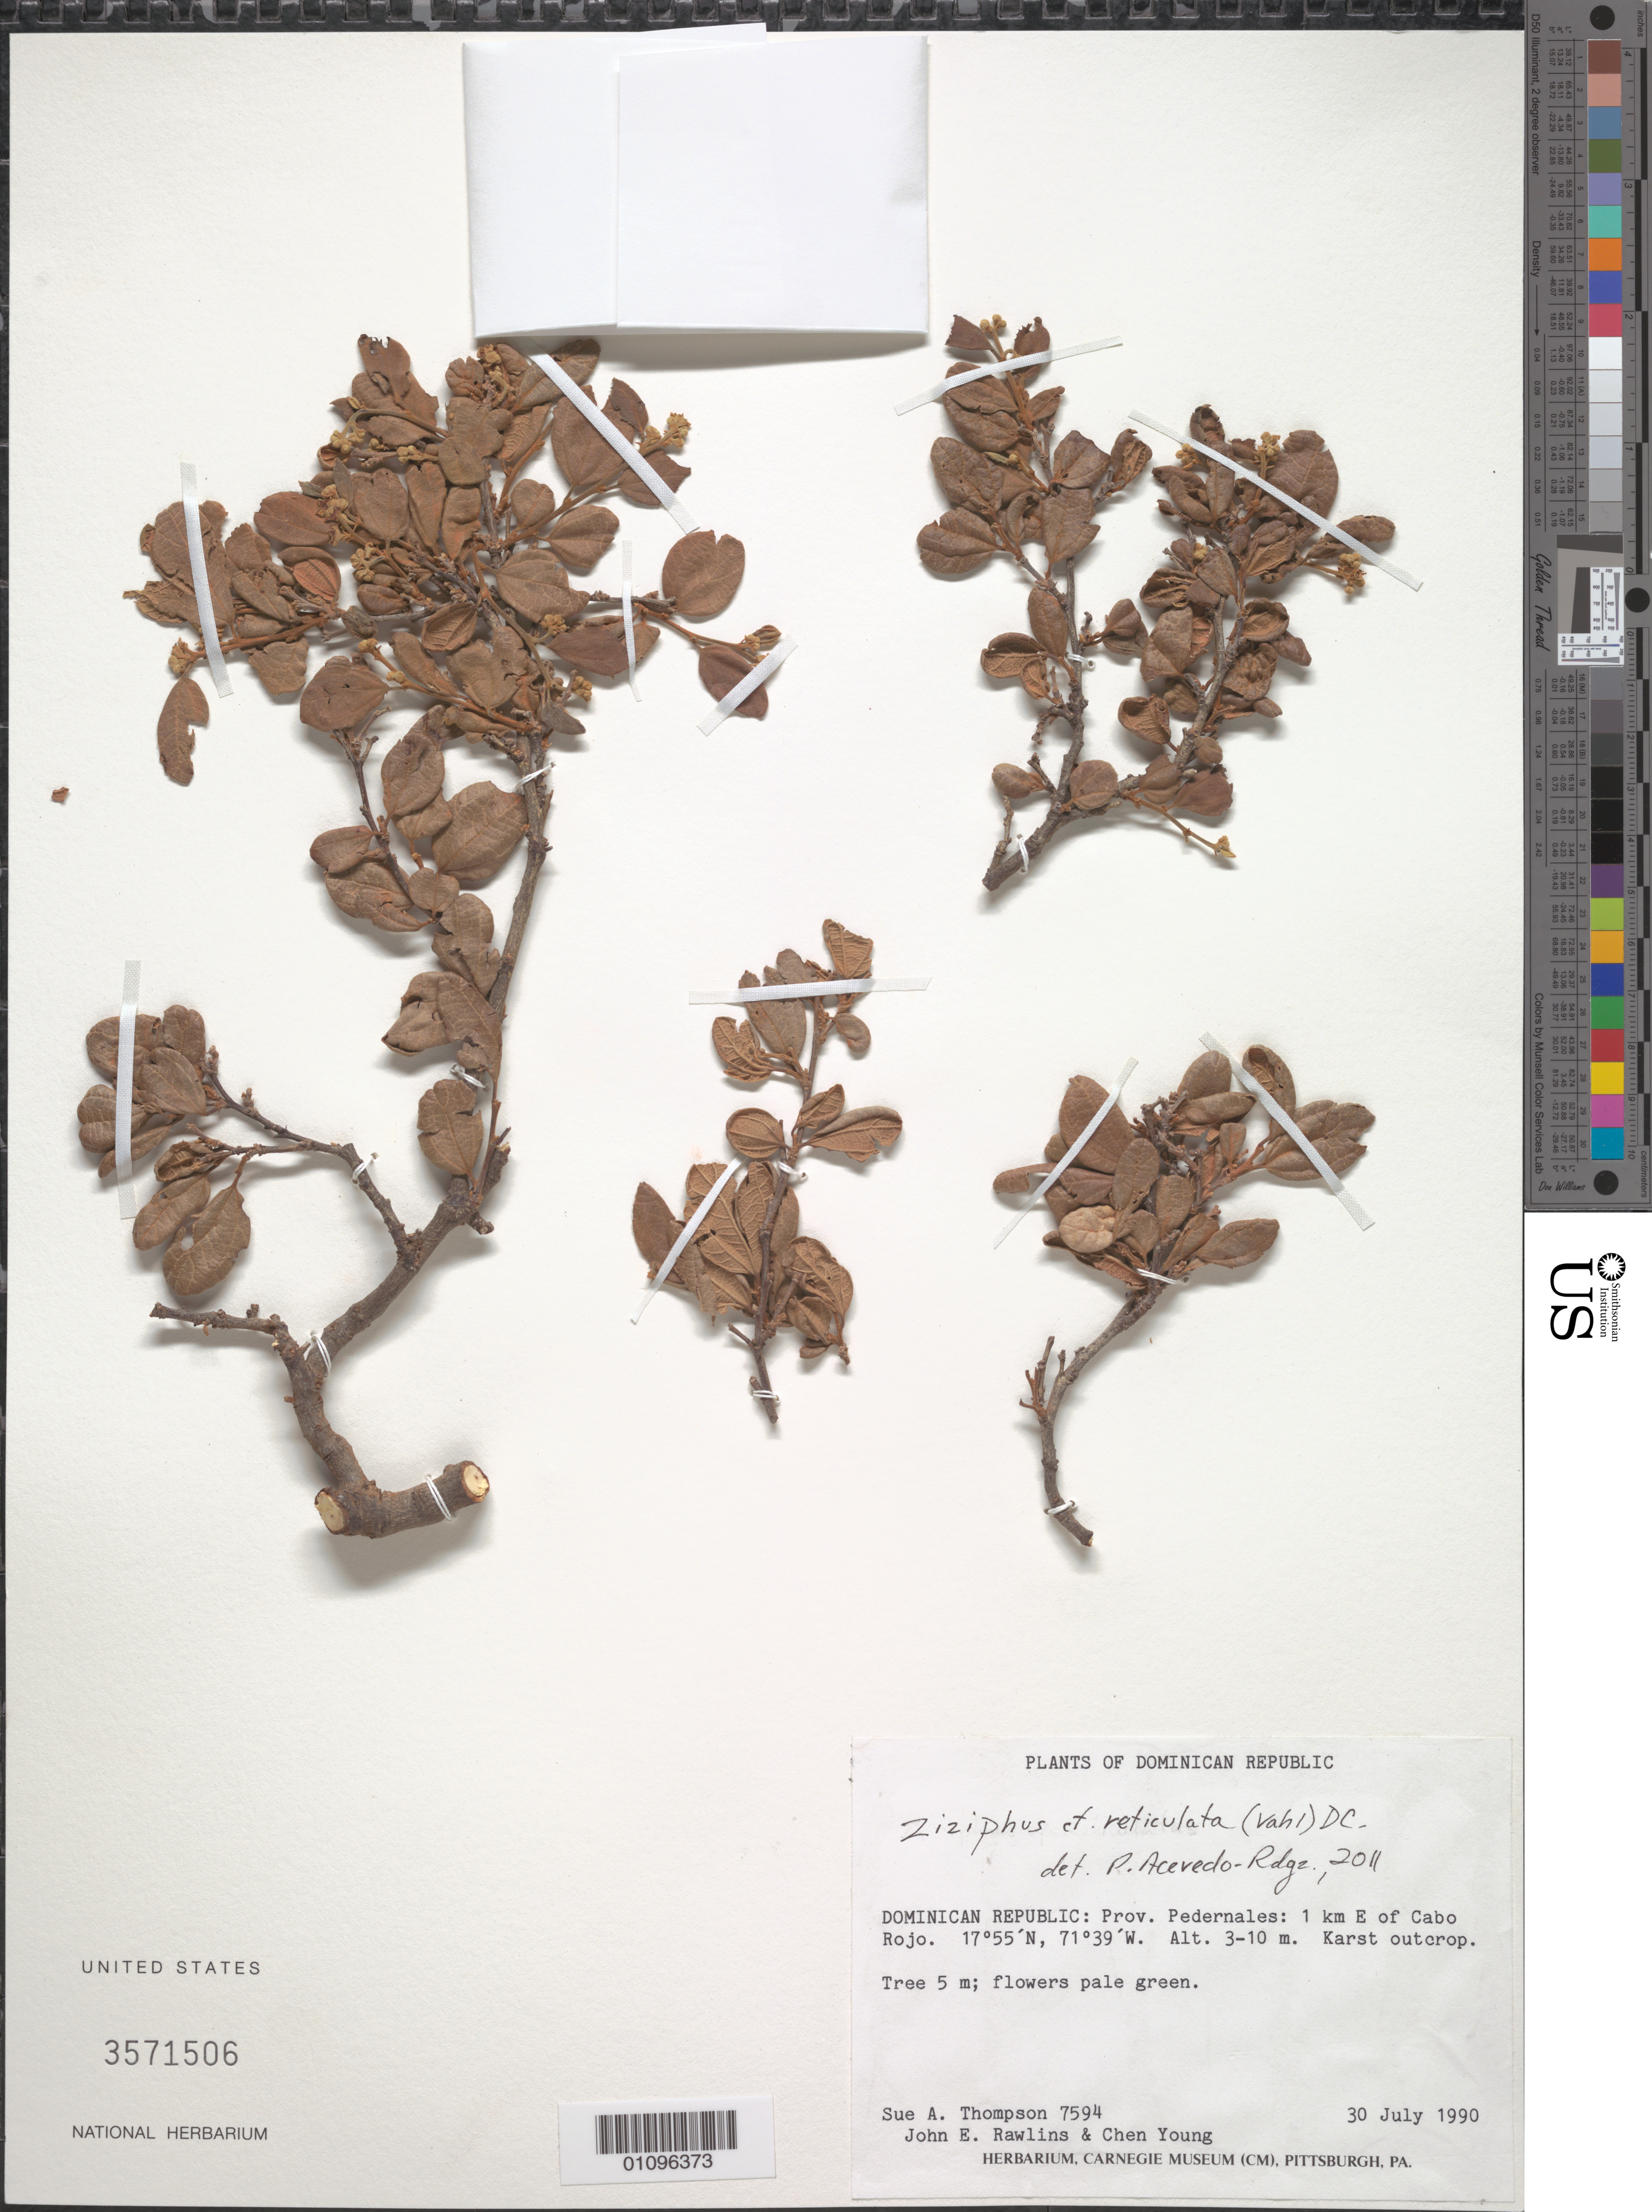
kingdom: Plantae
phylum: Tracheophyta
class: Magnoliopsida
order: Rosales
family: Rhamnaceae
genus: Sarcomphalus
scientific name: Sarcomphalus reticulatus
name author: (Vahl) Urb.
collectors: S. A. Thompson, J. Rawlins & C. Young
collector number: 7594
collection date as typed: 30 Jul 1990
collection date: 1990-07-30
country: Dominican Republic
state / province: Pedernales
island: Hispaniola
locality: Cabo Rojo, 1 km E of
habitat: Karst outcrop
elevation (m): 3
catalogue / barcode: US 3571506